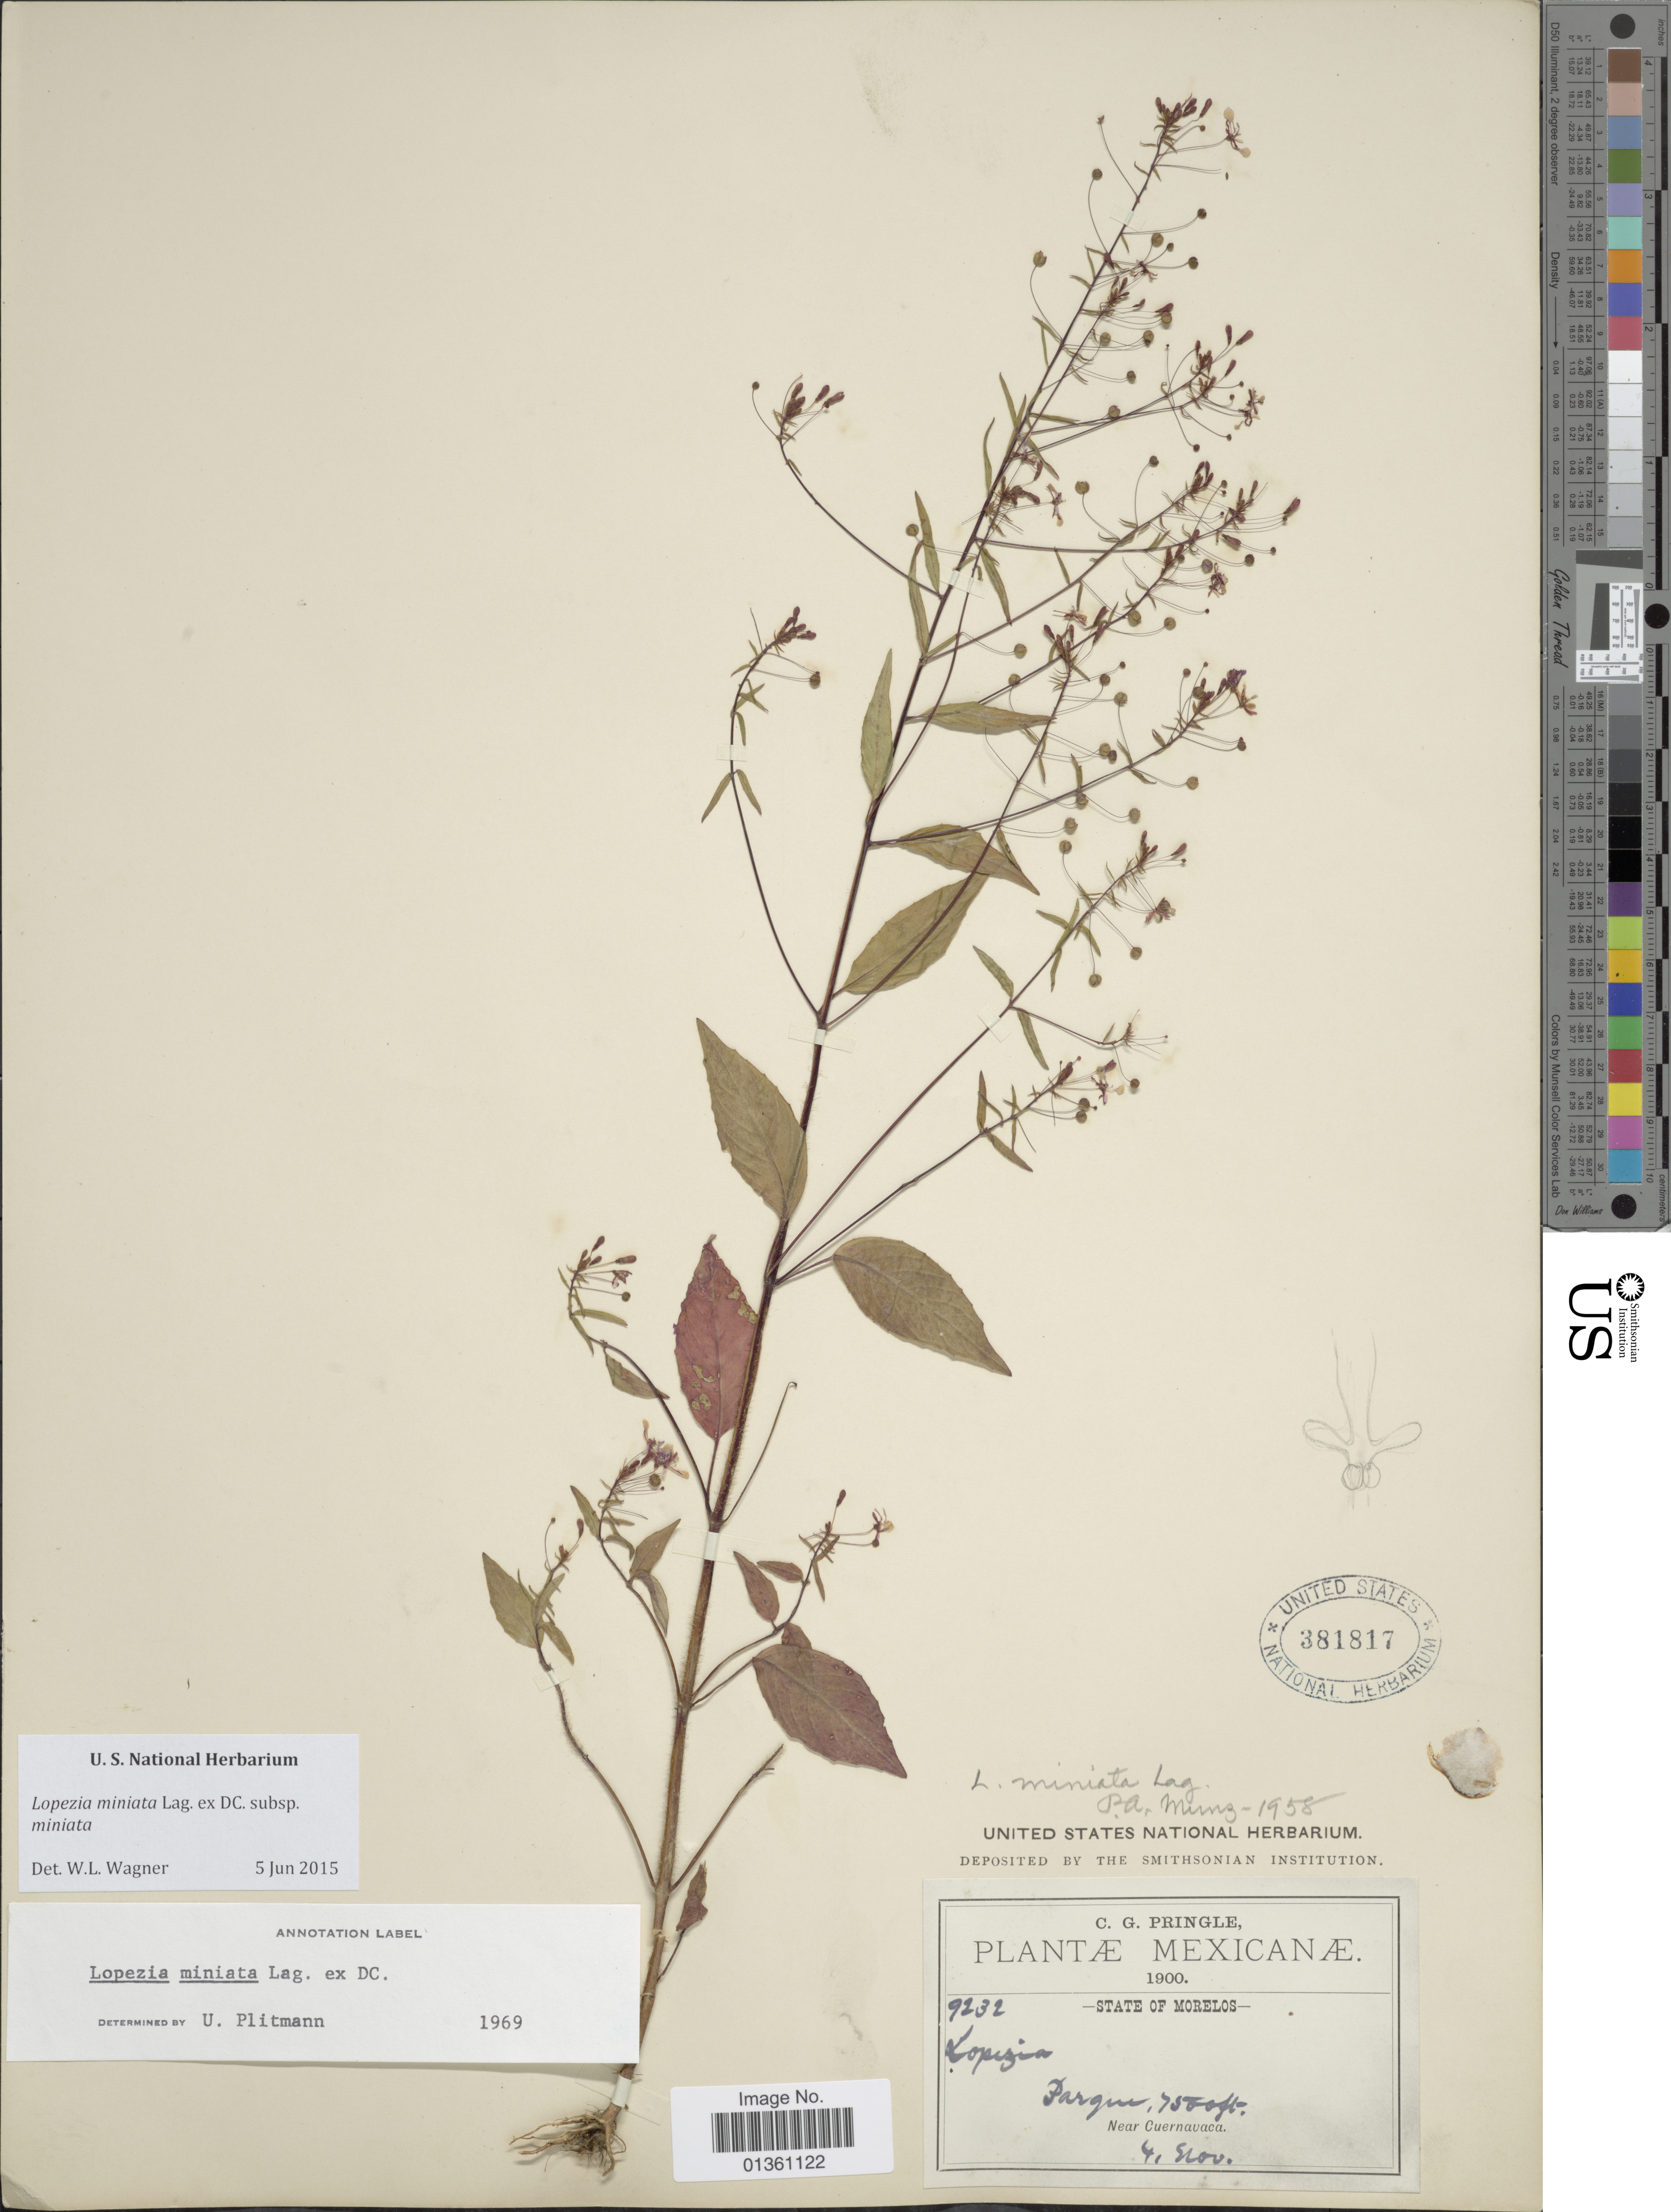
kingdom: Plantae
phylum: Tracheophyta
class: Magnoliopsida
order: Myrtales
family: Onagraceae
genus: Lopezia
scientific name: Lopezia miniata subsp. miniata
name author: Lag. ex DC.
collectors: C. G. Pringle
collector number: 9232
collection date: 1900-11-04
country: Mexico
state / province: Morelos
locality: Near Cuernavaca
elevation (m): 2286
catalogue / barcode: US 381817